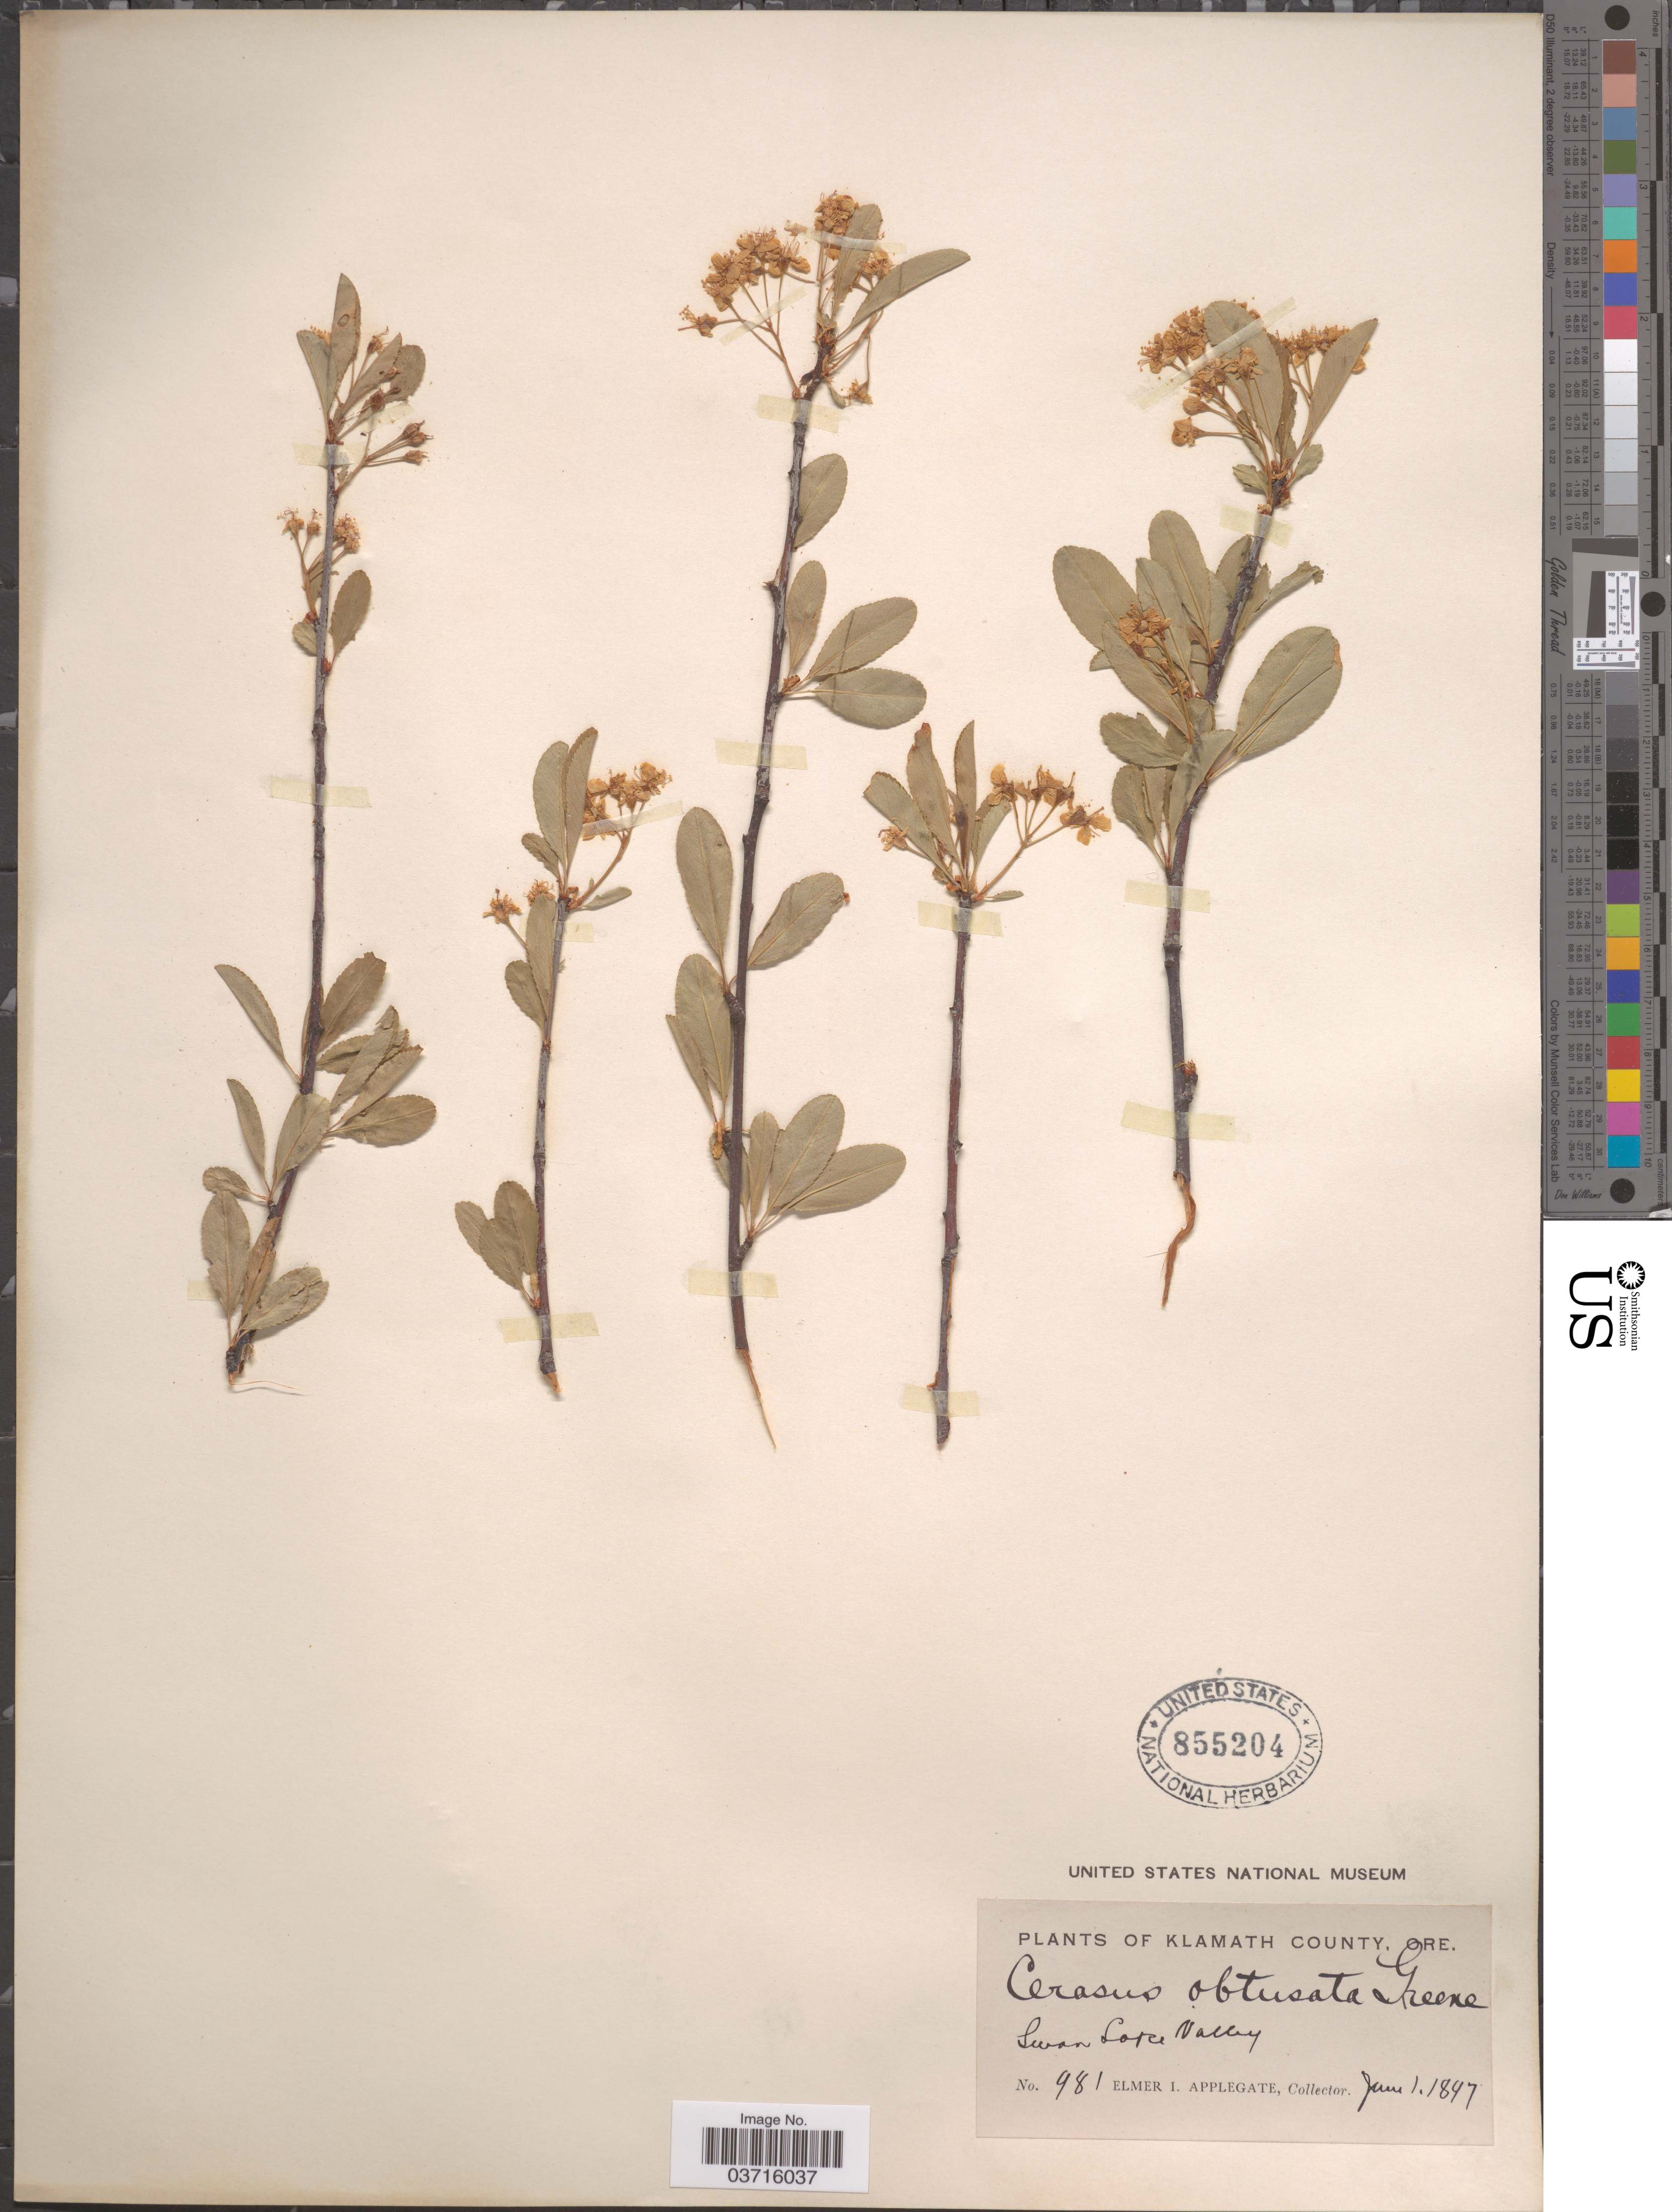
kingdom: Plantae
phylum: Tracheophyta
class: Magnoliopsida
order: Rosales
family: Rosaceae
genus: Prunus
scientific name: Prunus obtusata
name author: Koehne in Sarg.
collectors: E. I. Applegate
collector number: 981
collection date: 1897-06-01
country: United States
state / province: Oregon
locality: Klamath County. Swan Lake Valley.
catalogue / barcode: US 855204